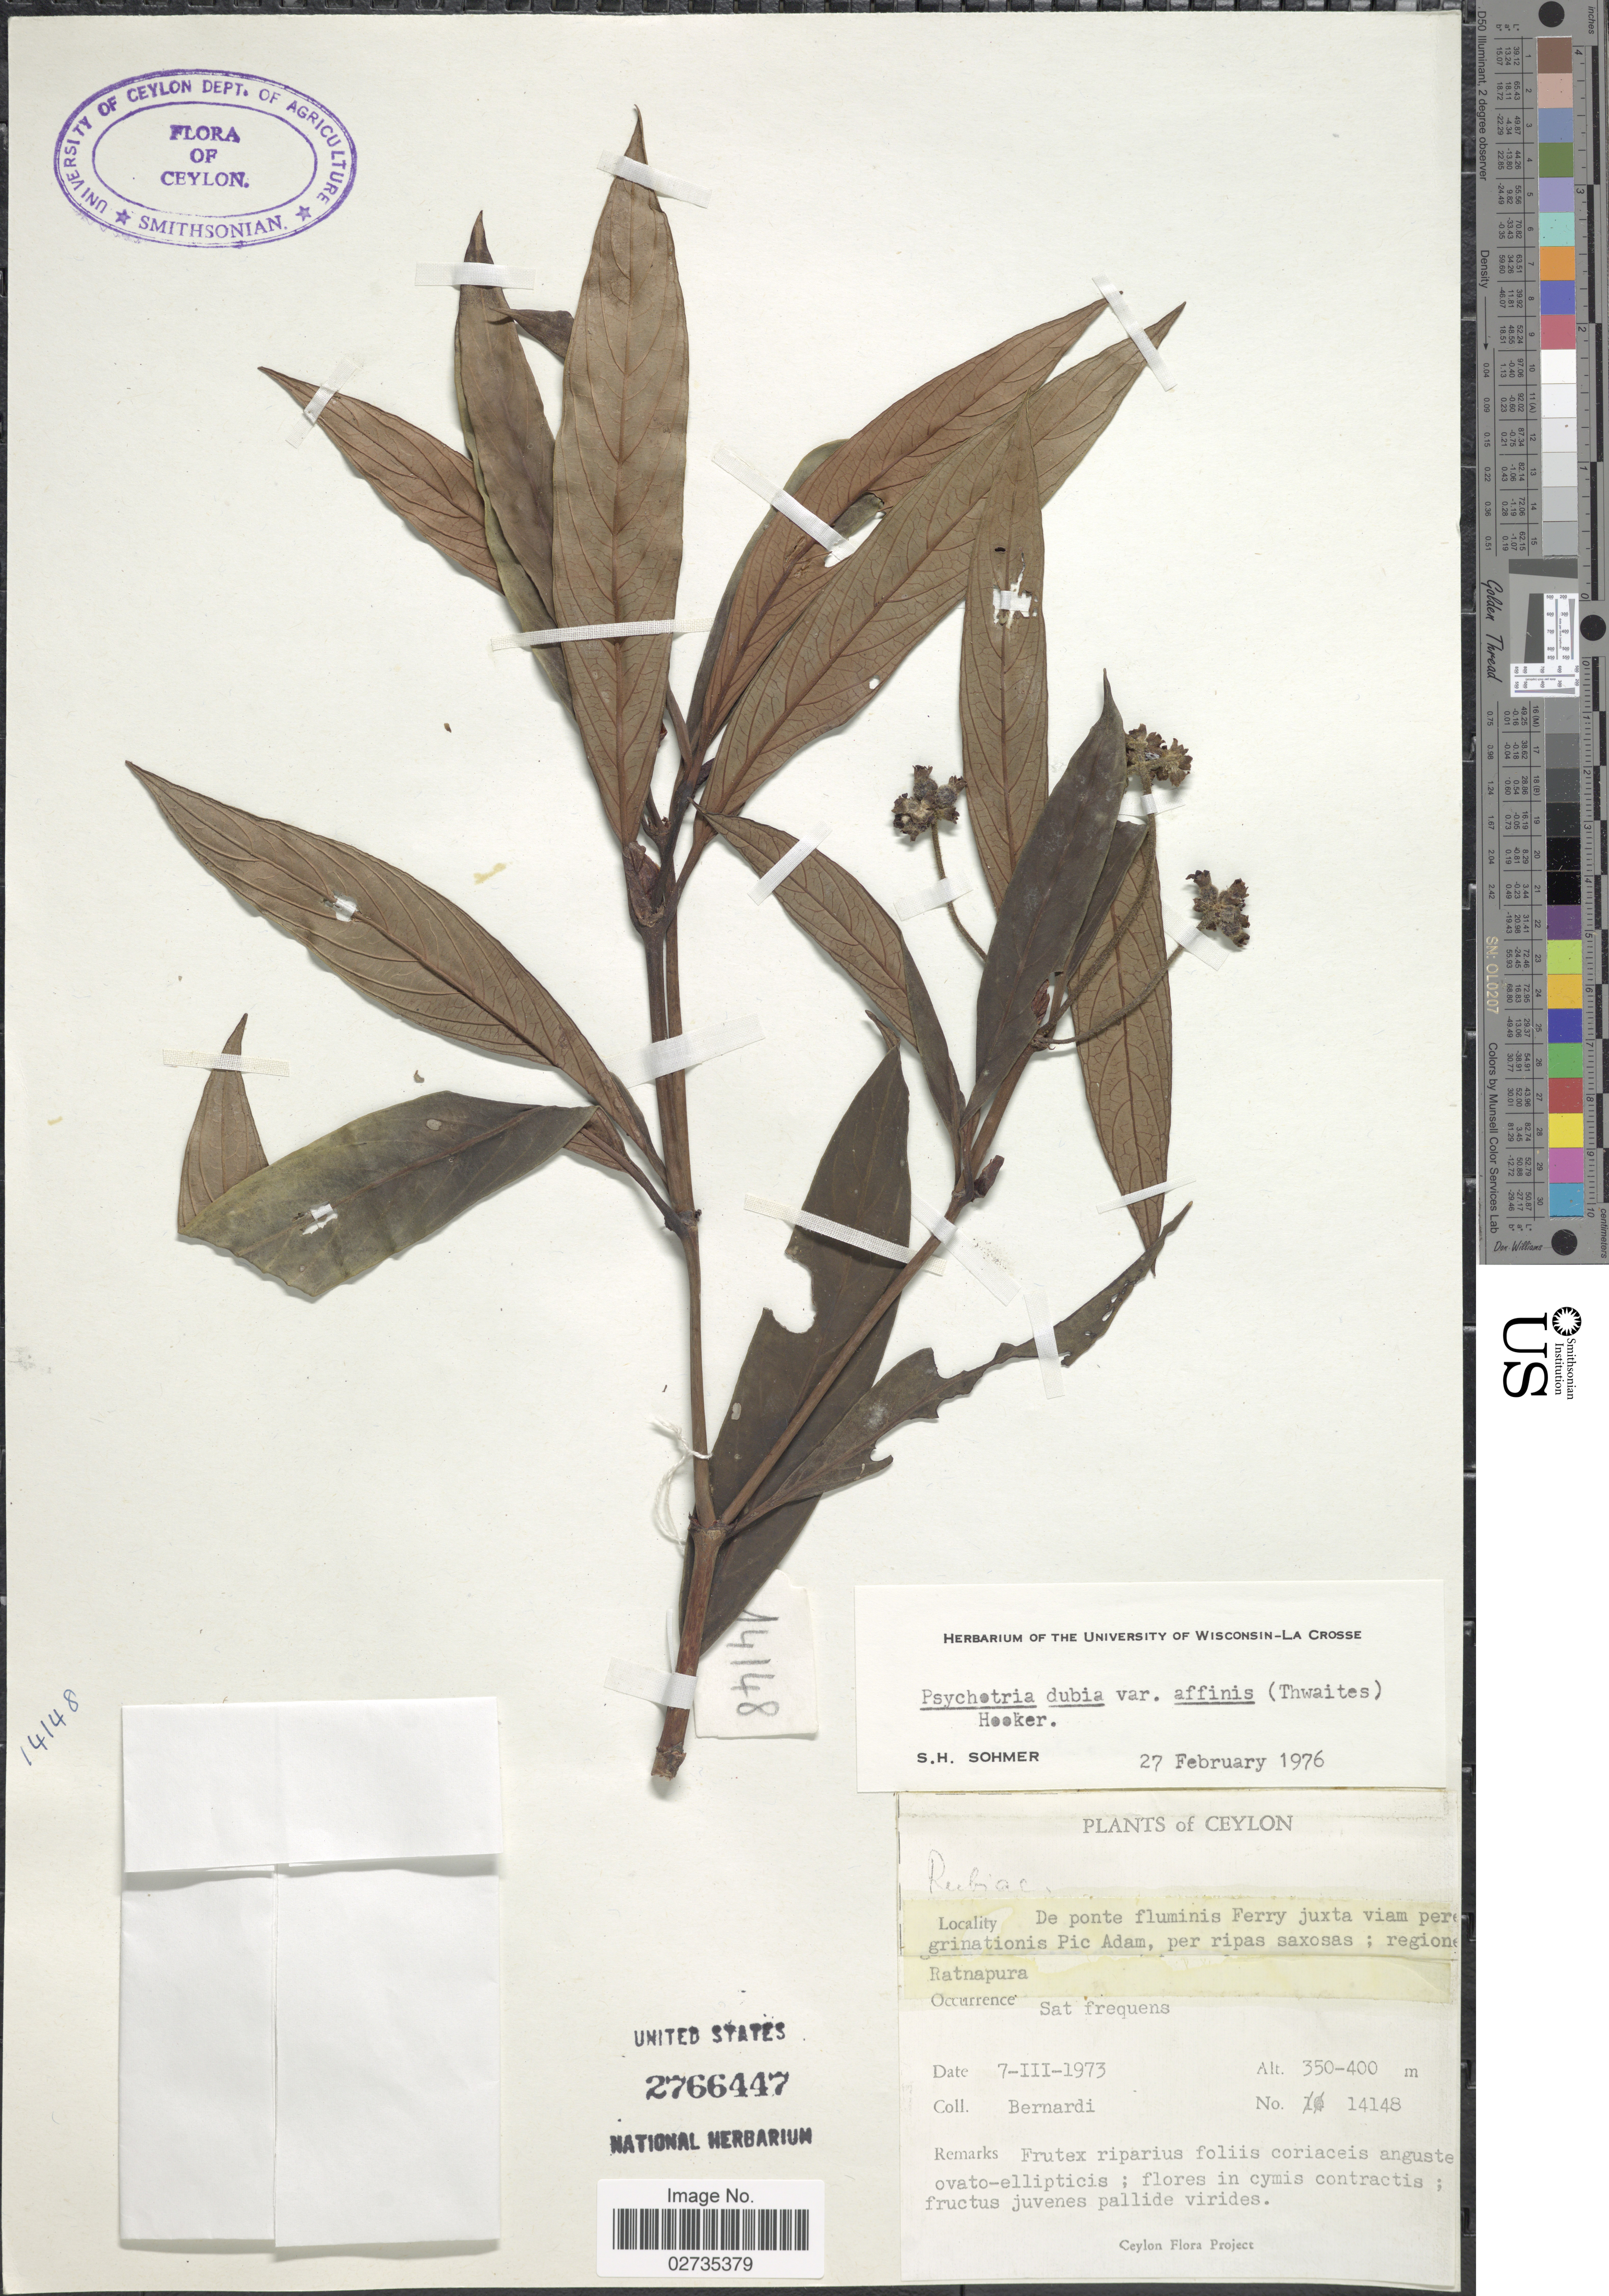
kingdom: Plantae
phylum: Tracheophyta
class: Magnoliopsida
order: Gentianales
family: Rubiaceae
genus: Psychotria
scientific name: Psychotria dubia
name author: (Wight) Alston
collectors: Bernardi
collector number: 14148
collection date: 1973-03-07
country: Sri Lanka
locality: Ceylon. De ponte fluminis Ferry juxta viam peregrinationis [interpreted] Pic Adam, per ripas saxosas; regione Ratnapura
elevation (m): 350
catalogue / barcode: US 2766447